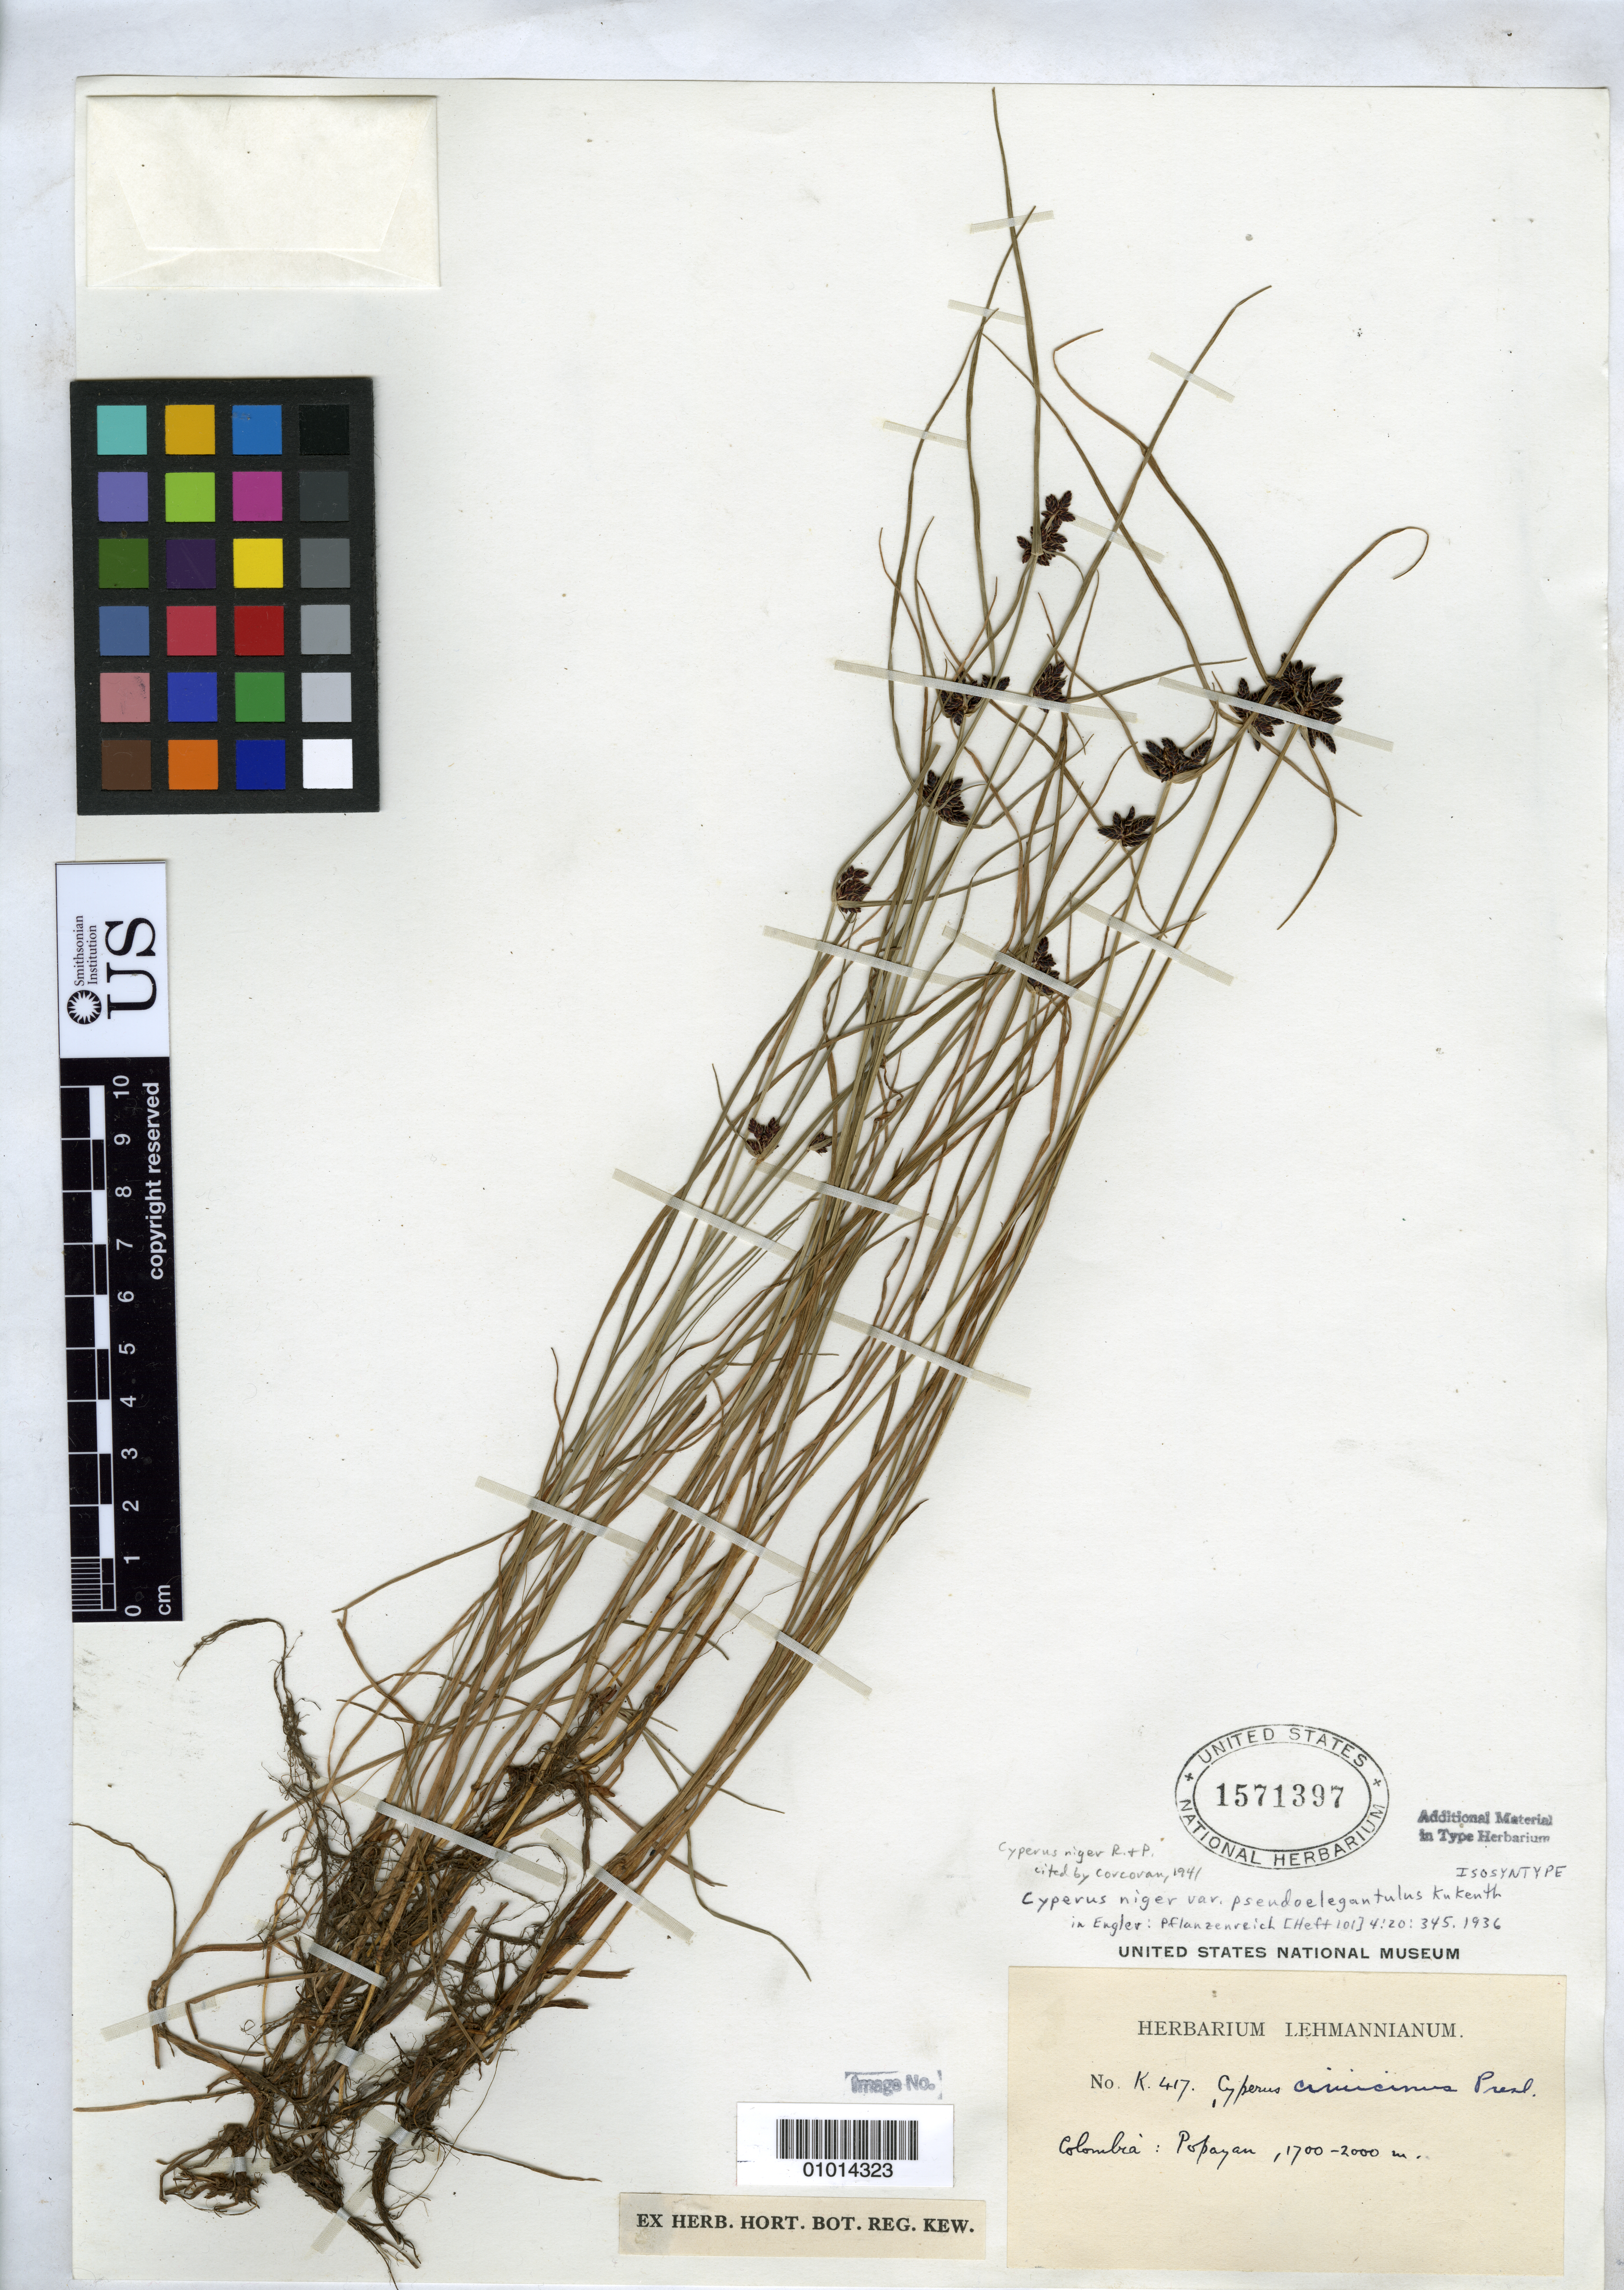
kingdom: Plantae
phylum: Tracheophyta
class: Liliopsida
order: Poales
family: Cyperaceae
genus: Cyperus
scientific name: Cyperus niger var. pseudoelegantulus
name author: Kük. in Engl.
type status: Syntype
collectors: F. C. Lehmann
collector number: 417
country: Colombia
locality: Popayan.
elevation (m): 1700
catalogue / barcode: US 1571397